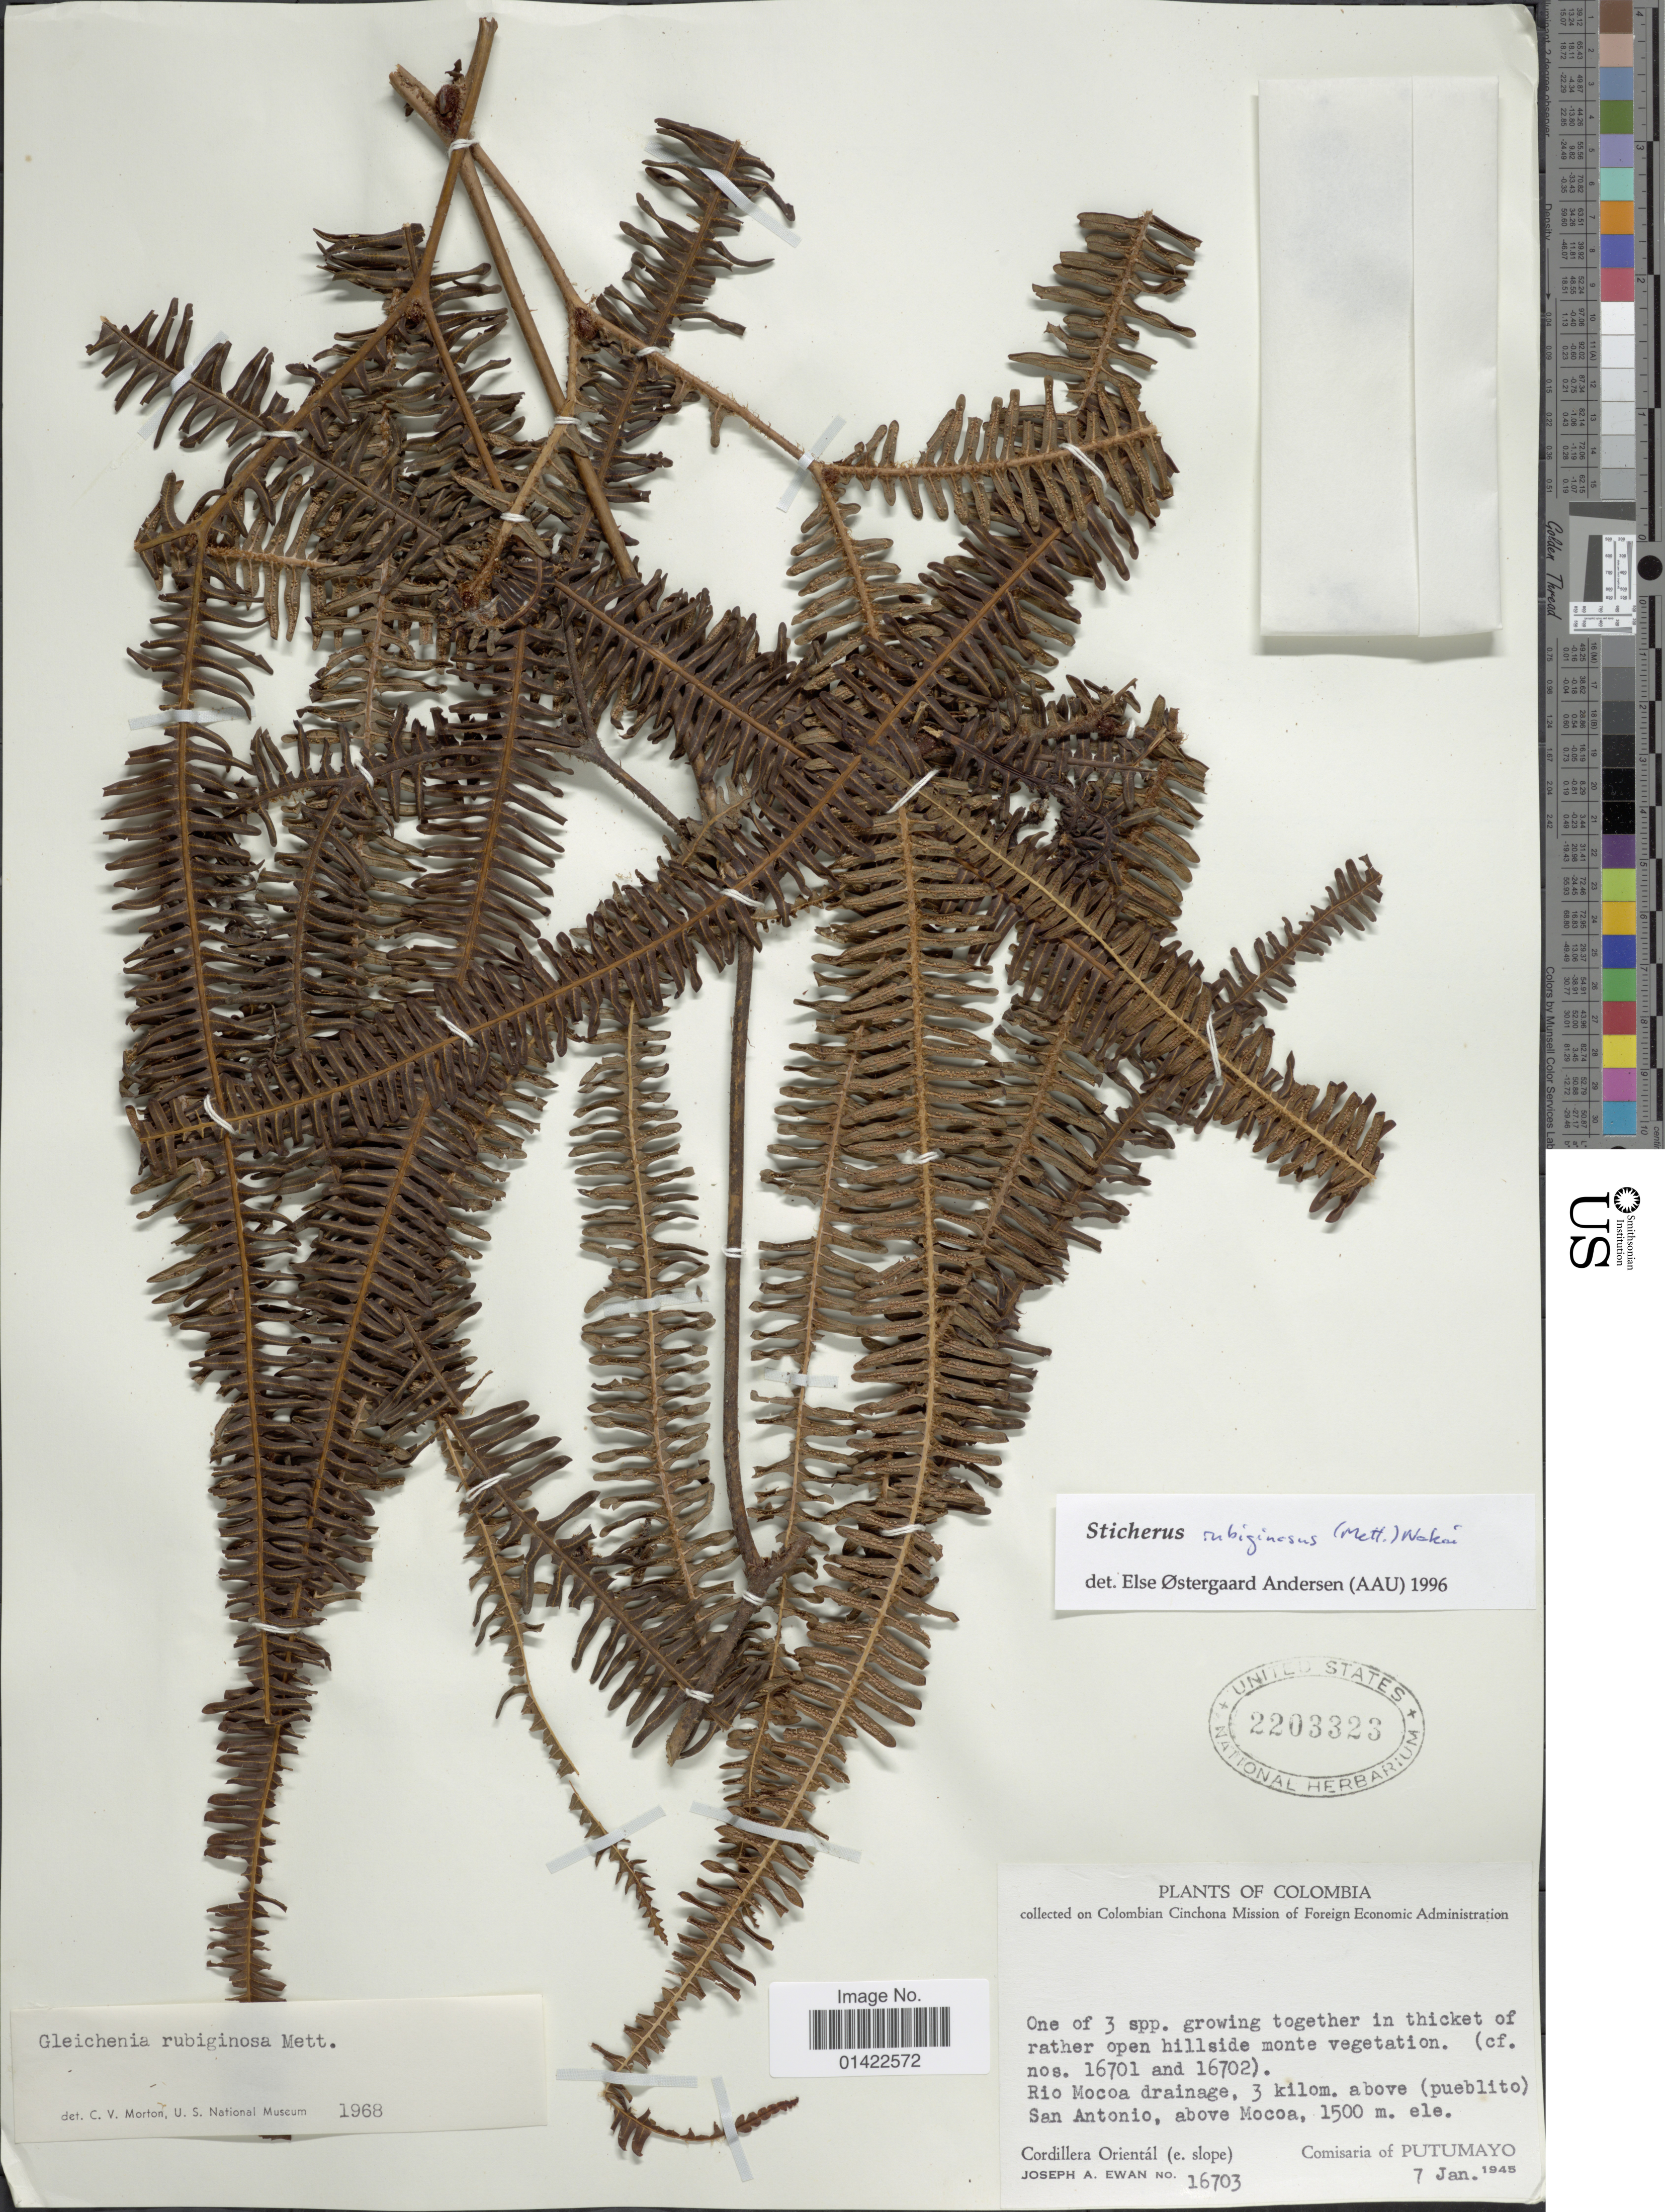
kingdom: Plantae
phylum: Tracheophyta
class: Polypodiopsida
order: Gleicheniales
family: Gleicheniaceae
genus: Sticherus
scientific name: Sticherus rubiginosus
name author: (Mett.) Nakai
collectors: J. A. Ewan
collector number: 16703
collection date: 1945-01-07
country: Colombia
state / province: Putumayo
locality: Rio Mocoa drainage, 3 km. above (pueblito) San Antonio, above Mocoa. Cordillera Oriental (e.slope).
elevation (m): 1500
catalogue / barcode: US 2203323